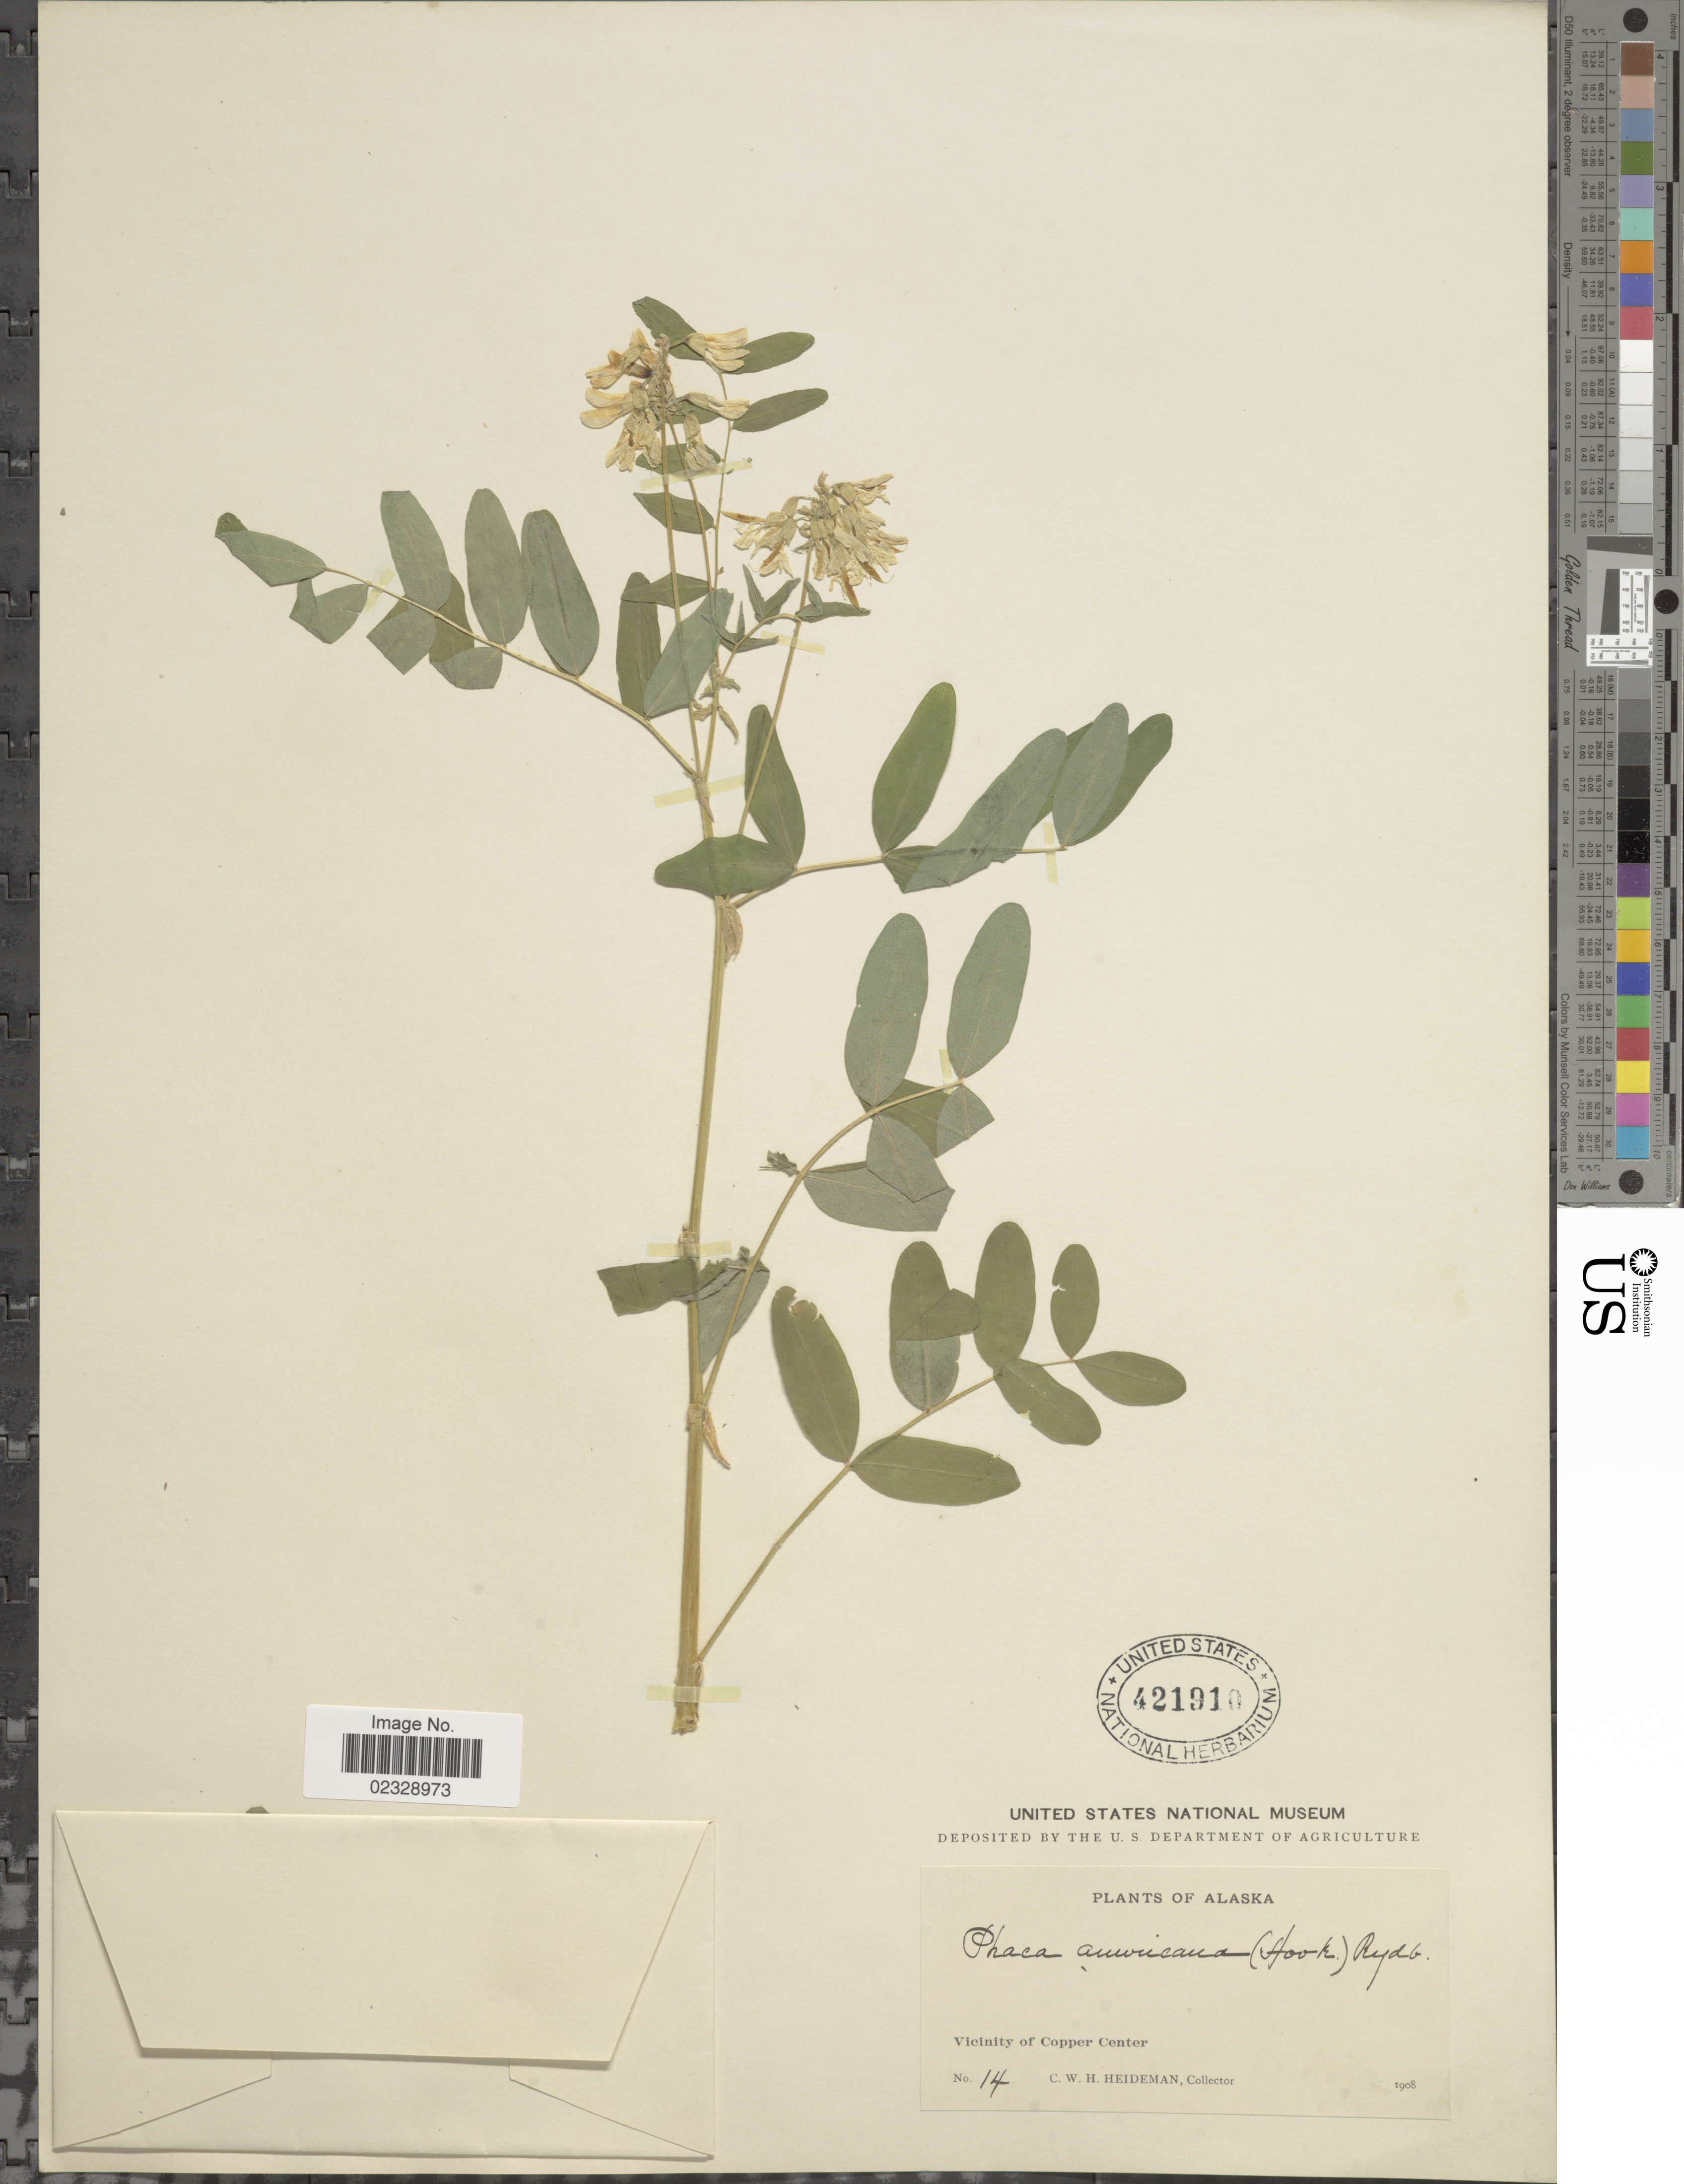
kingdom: Plantae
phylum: Tracheophyta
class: Magnoliopsida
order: Fabales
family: Fabaceae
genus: Astragalus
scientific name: Astragalus americanus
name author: (Hook.) M.E. Jones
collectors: C. Heideman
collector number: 14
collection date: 1908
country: United States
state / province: Alaska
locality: Vicinity of Copper Center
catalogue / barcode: US 421910